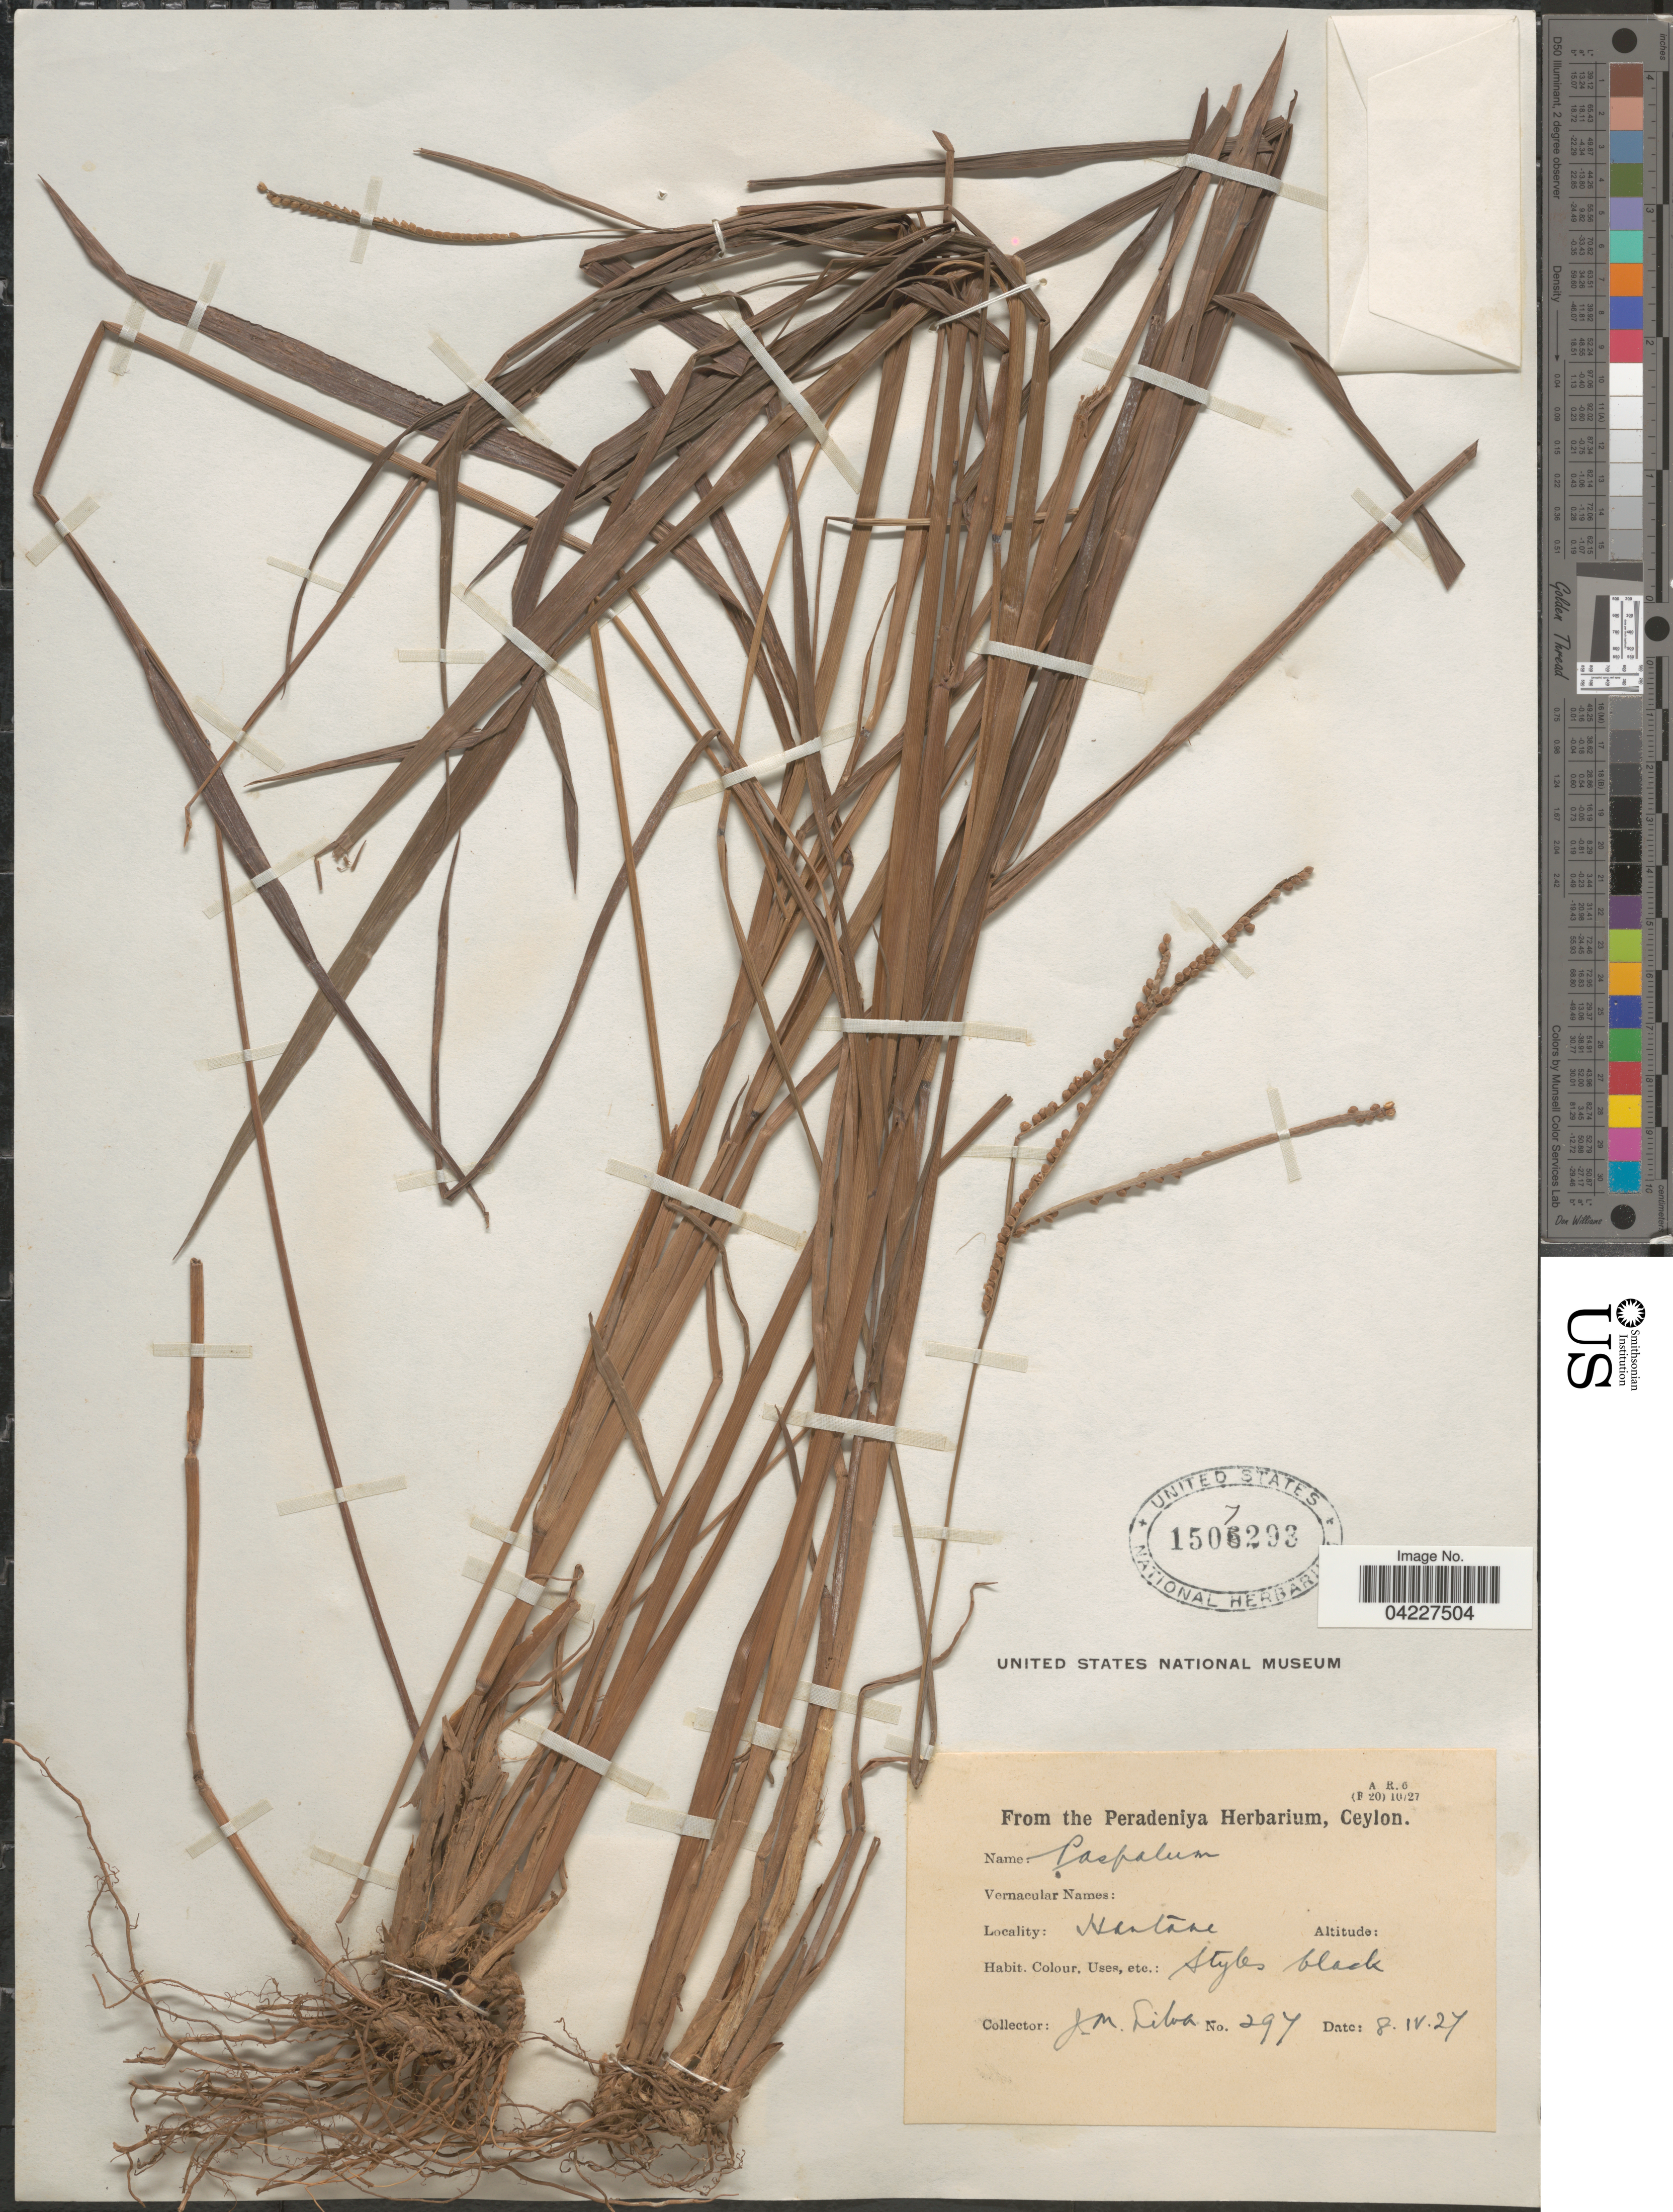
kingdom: Plantae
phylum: Tracheophyta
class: Liliopsida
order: Poales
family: Poaceae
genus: Paspalum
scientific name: Paspalum scrobiculatum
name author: L.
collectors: J. M. Silva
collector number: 297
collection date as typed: Transcribed d/m/y: 8/4/27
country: Sri Lanka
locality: Hantana.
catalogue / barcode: US 1507293